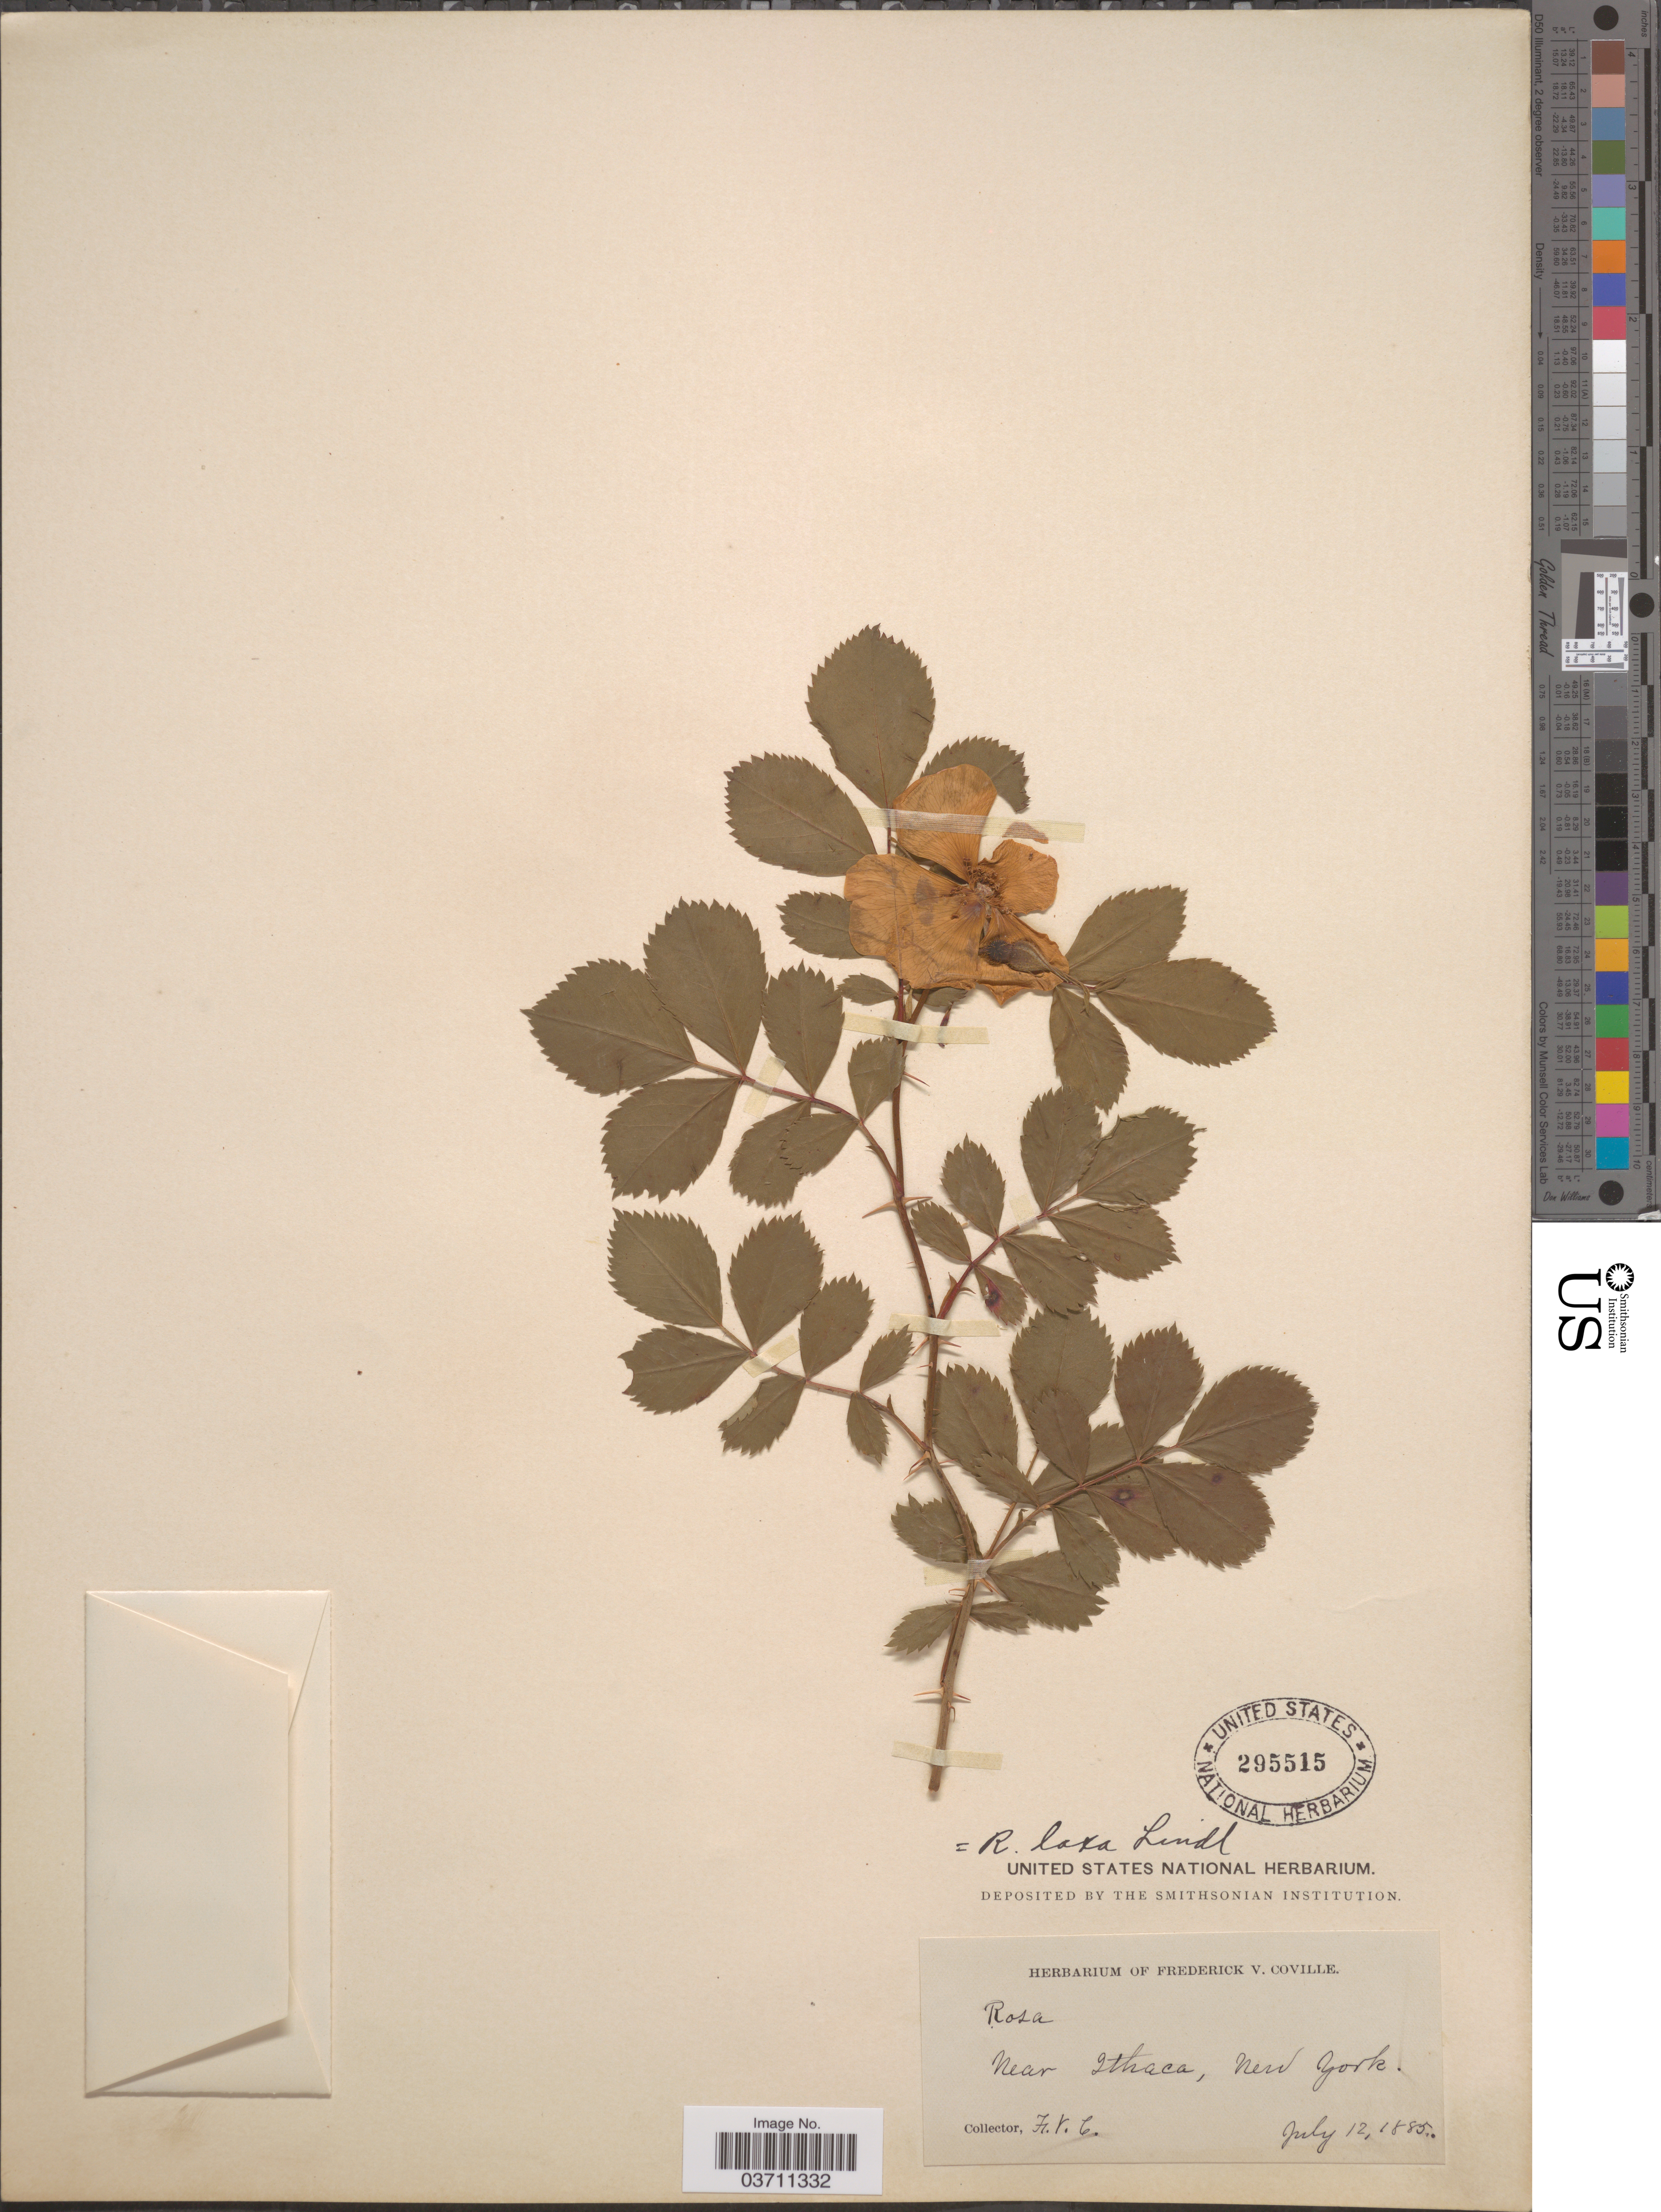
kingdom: Plantae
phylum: Tracheophyta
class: Magnoliopsida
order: Rosales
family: Rosaceae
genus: Rosa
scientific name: Rosa laxa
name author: Retz.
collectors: F. V. Coville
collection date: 1885-07-12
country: United States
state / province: New York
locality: Near Ithaca.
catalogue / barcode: US 295515